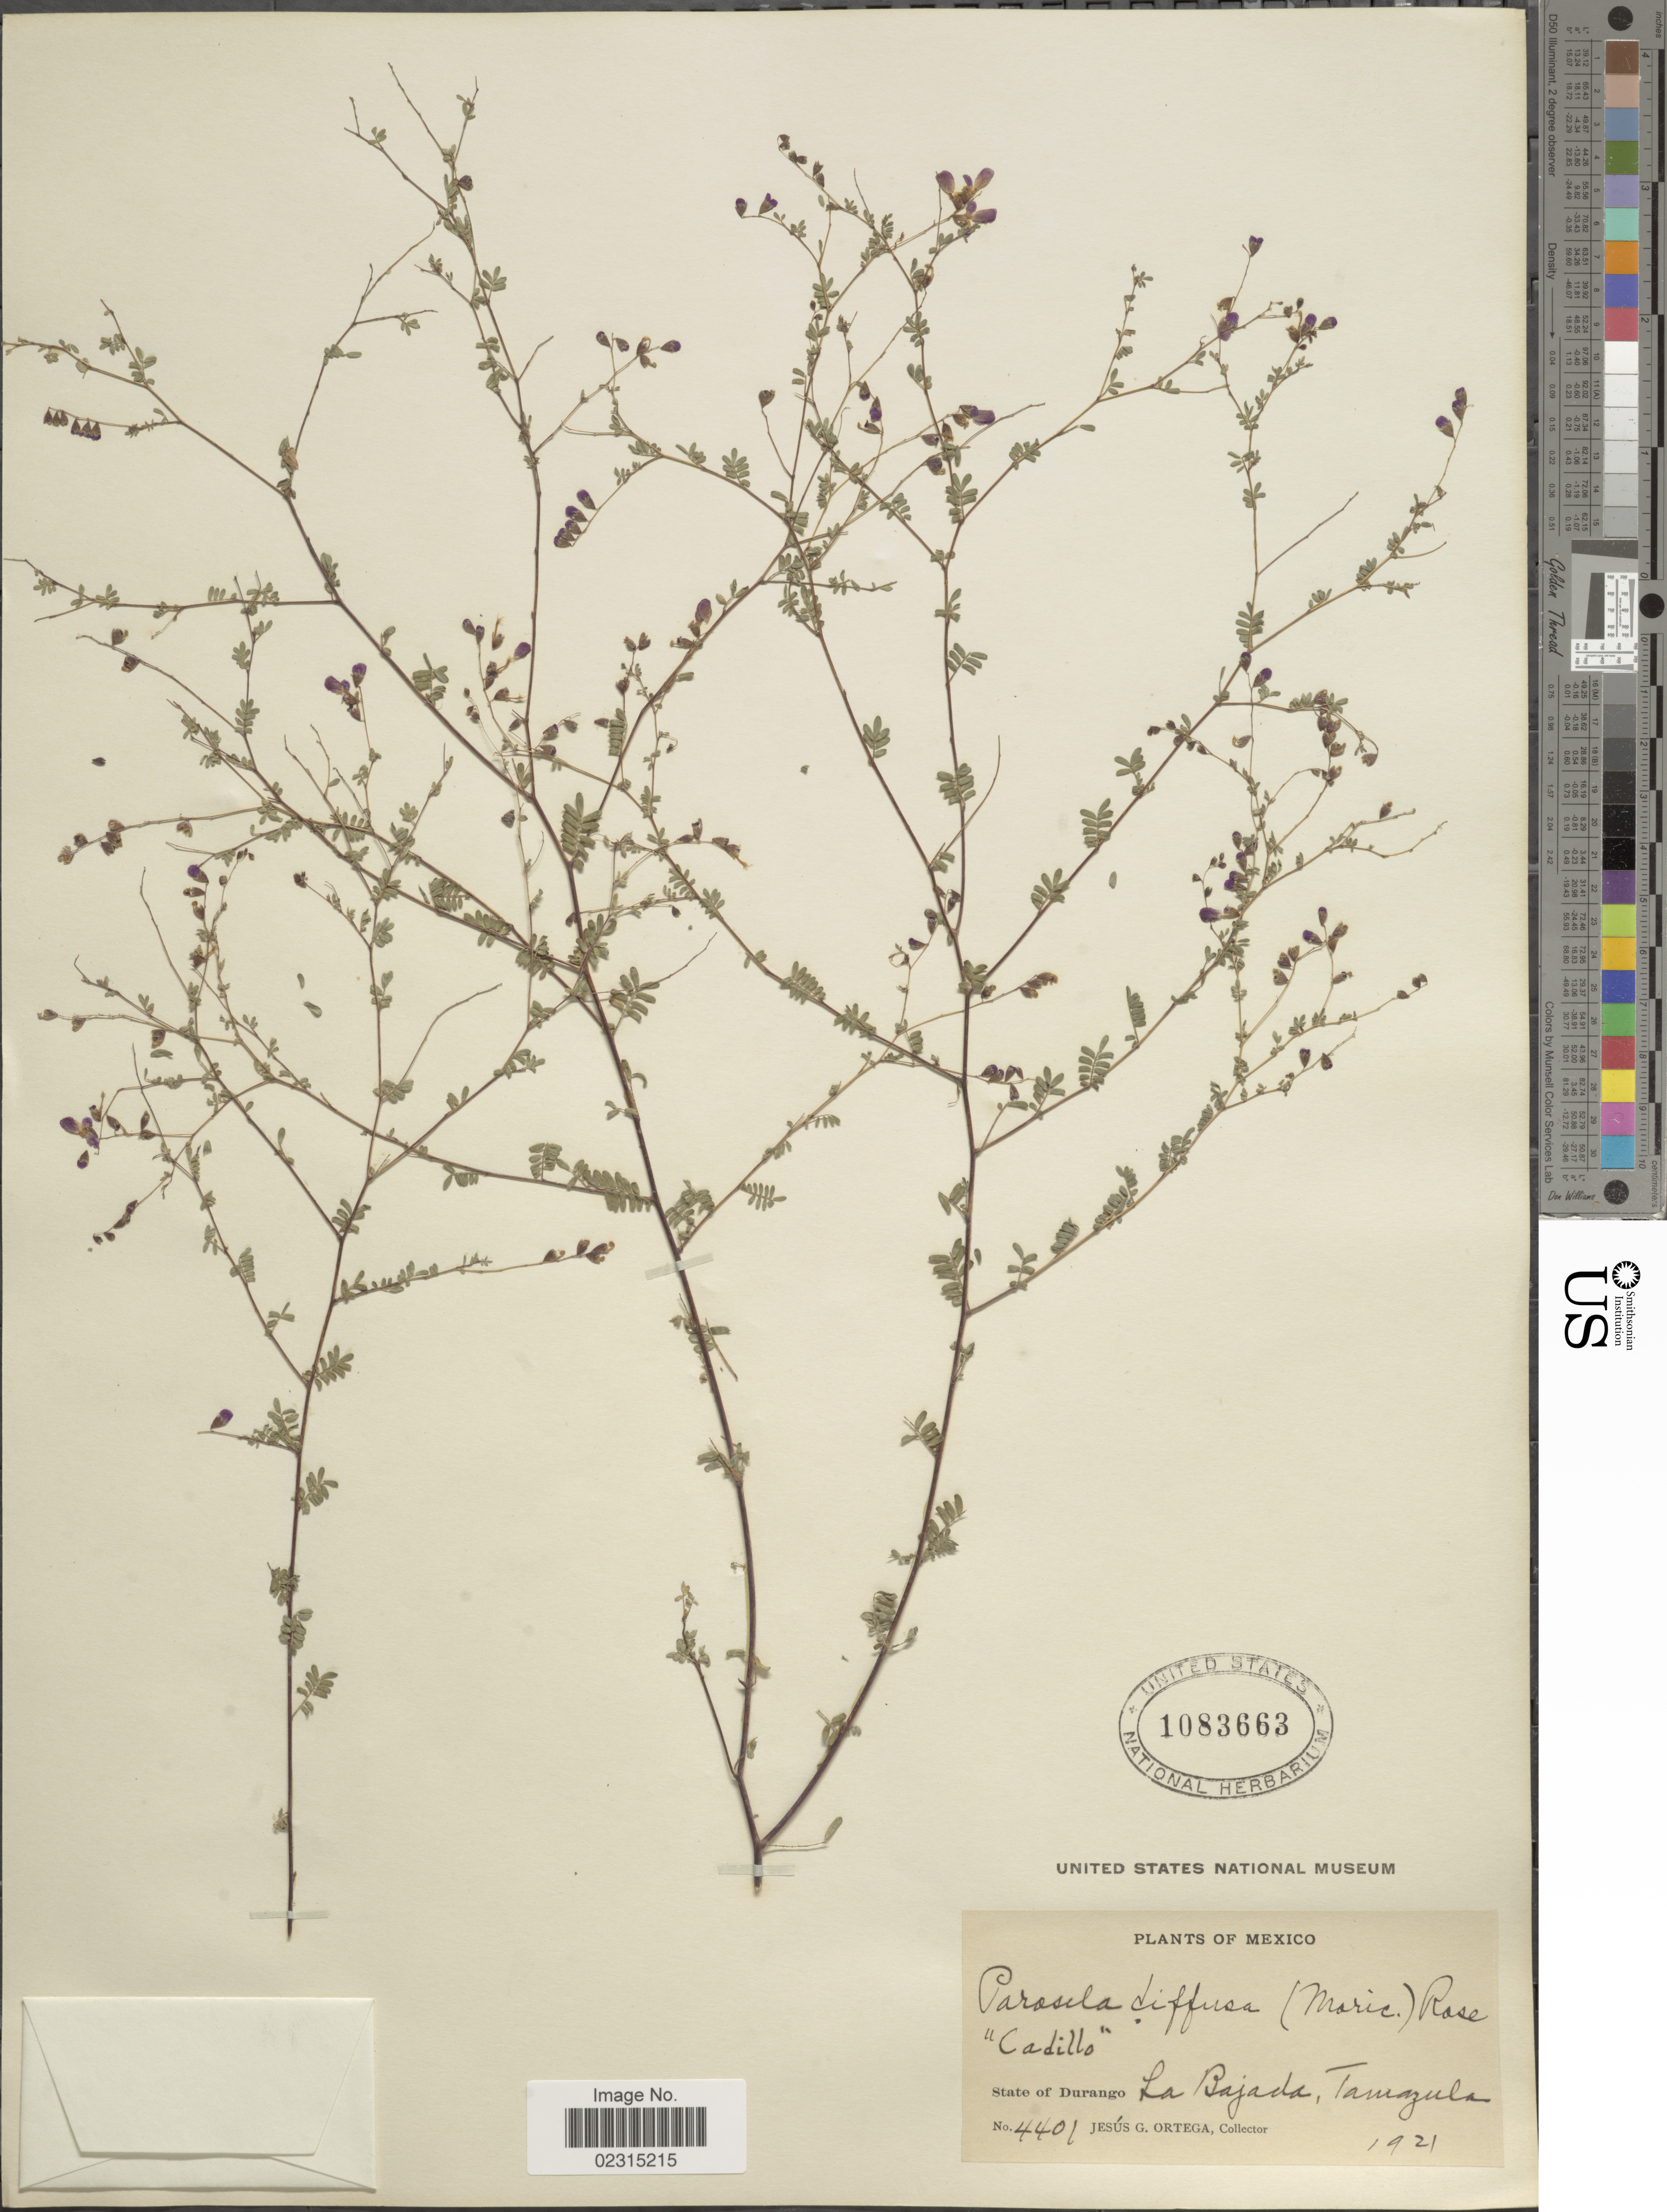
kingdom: Plantae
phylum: Tracheophyta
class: Magnoliopsida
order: Fabales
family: Fabaceae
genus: Marina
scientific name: Marina diffusa var. diffusa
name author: (Moric.) Barneby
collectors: J. Ortega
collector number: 4401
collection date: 1921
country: Mexico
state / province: Durango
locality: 'Cadillo', La Bajada, Tamazula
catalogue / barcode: US 1083663